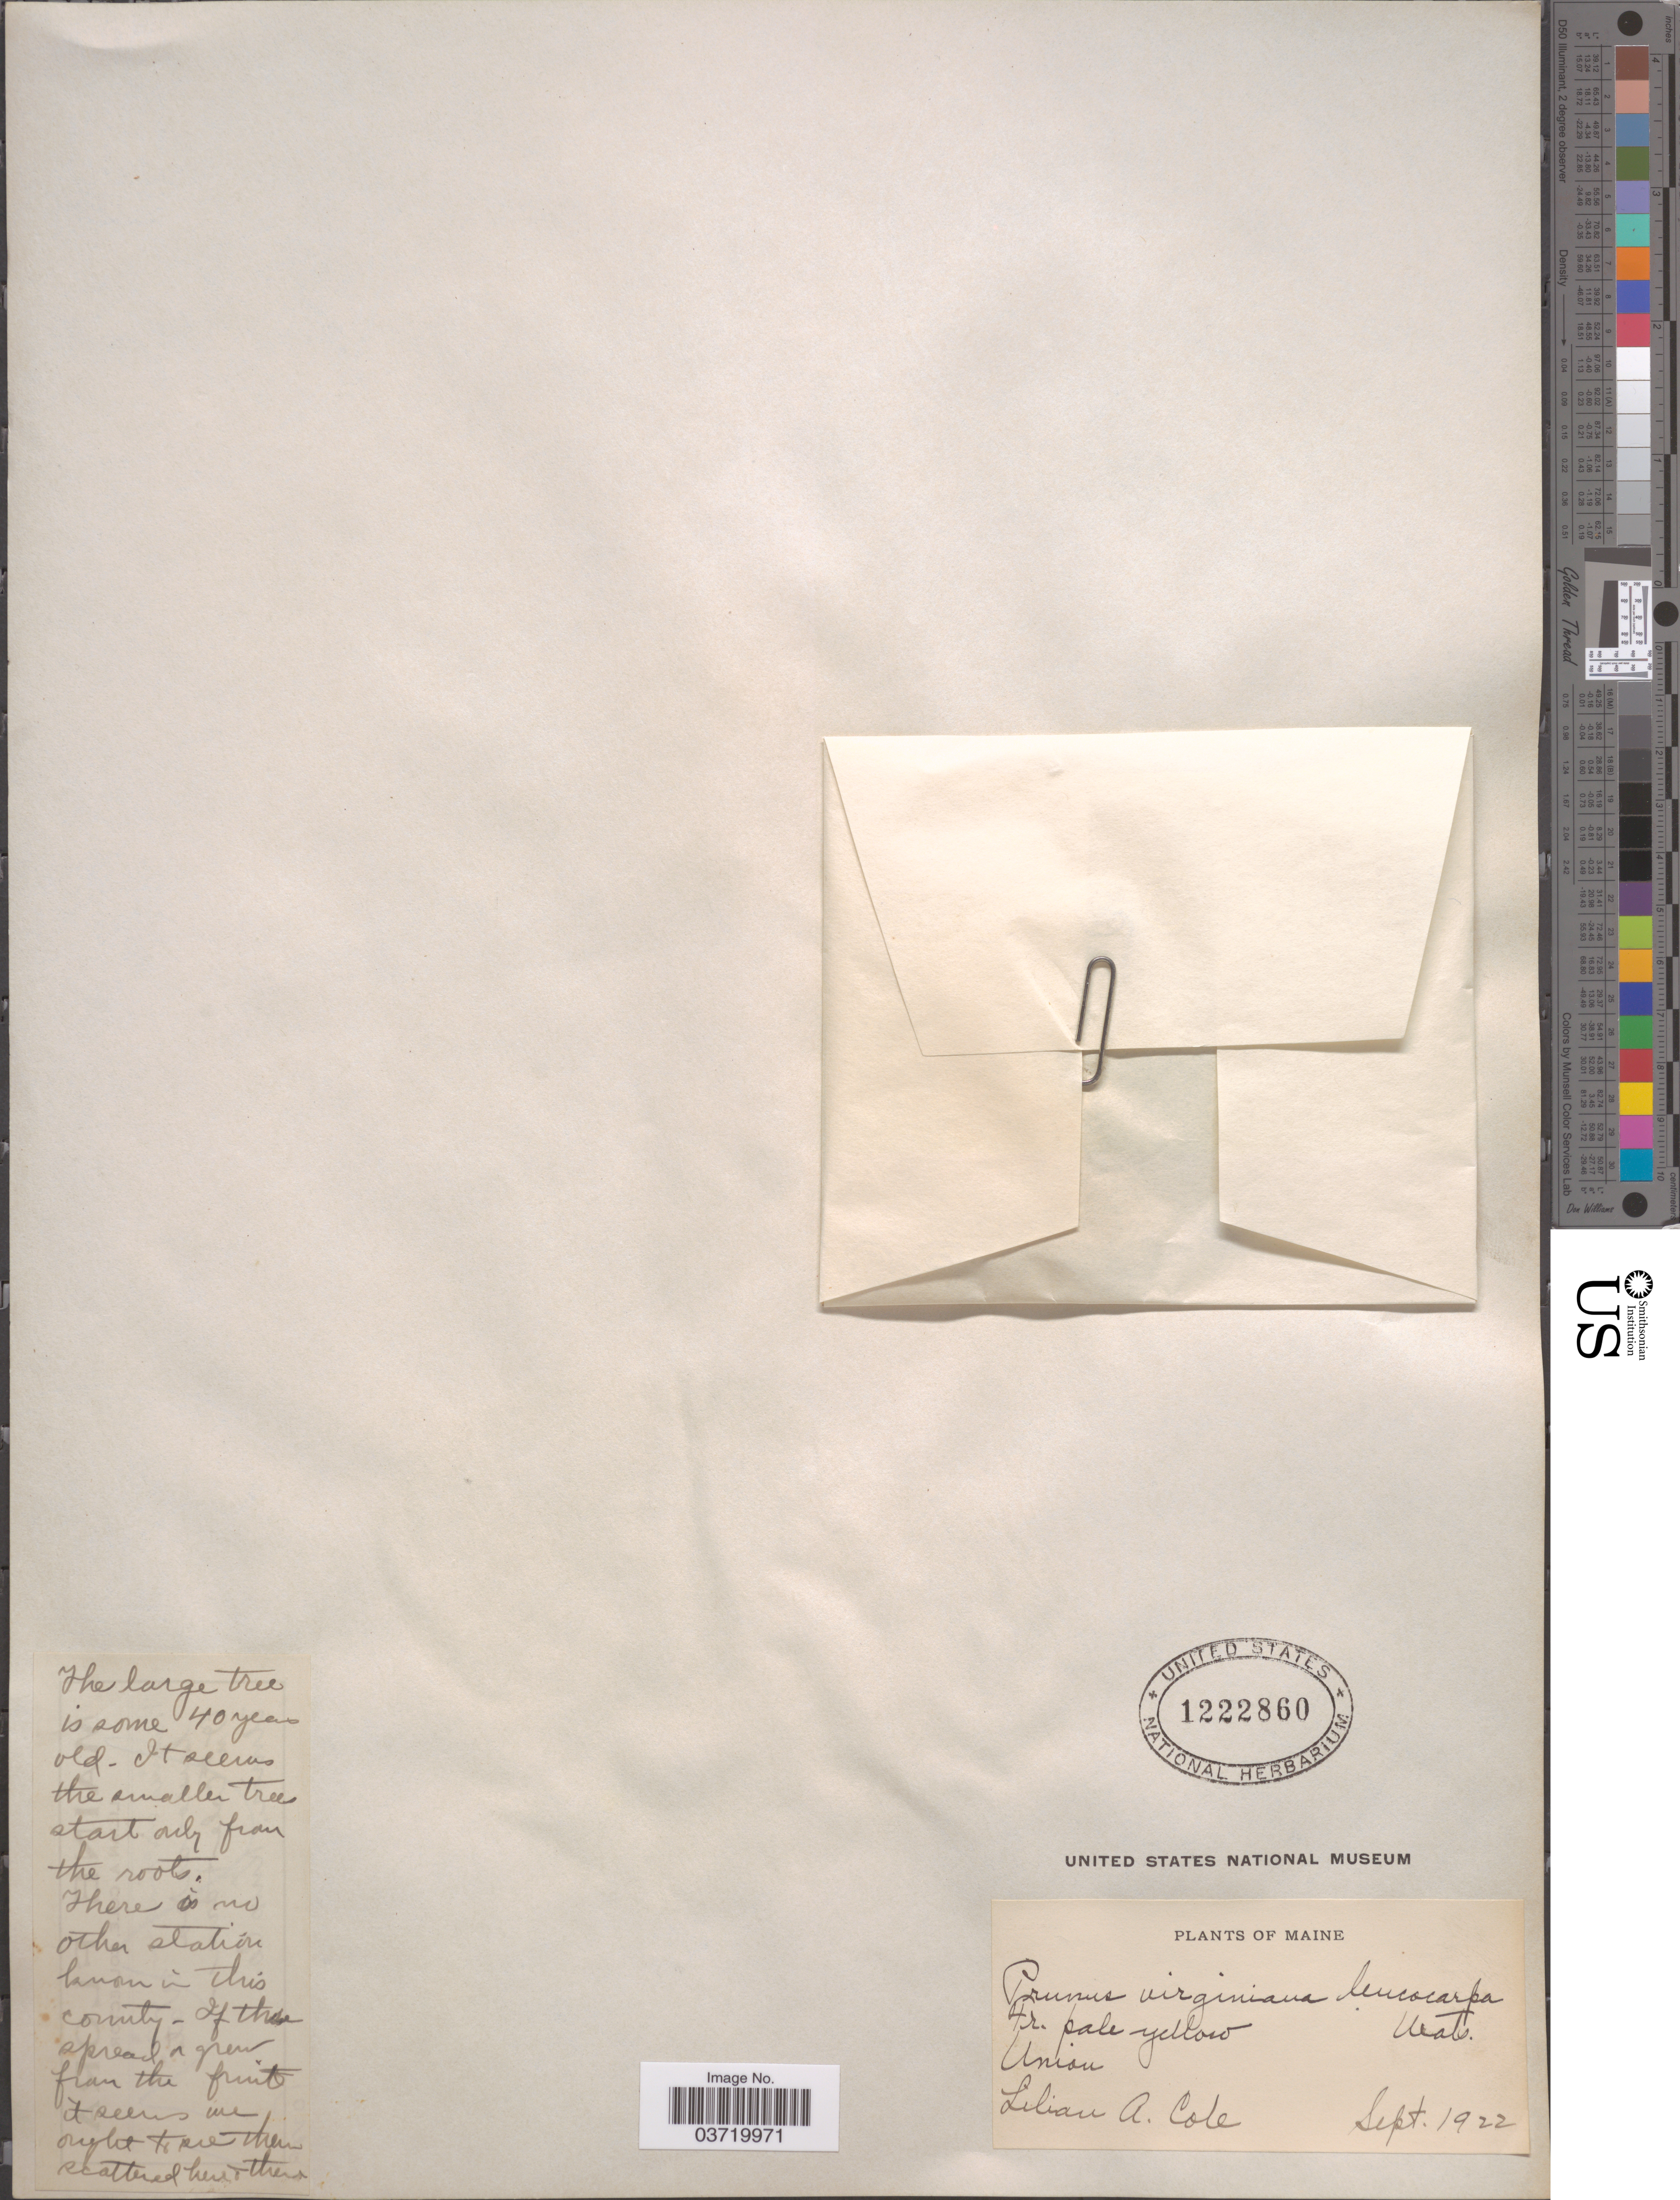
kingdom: Plantae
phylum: Tracheophyta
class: Magnoliopsida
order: Rosales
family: Rosaceae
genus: Prunus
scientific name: Prunus virginiana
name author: L.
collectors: L. A. Cole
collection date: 1922-09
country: United States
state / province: Maine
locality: Union.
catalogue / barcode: US 1222860